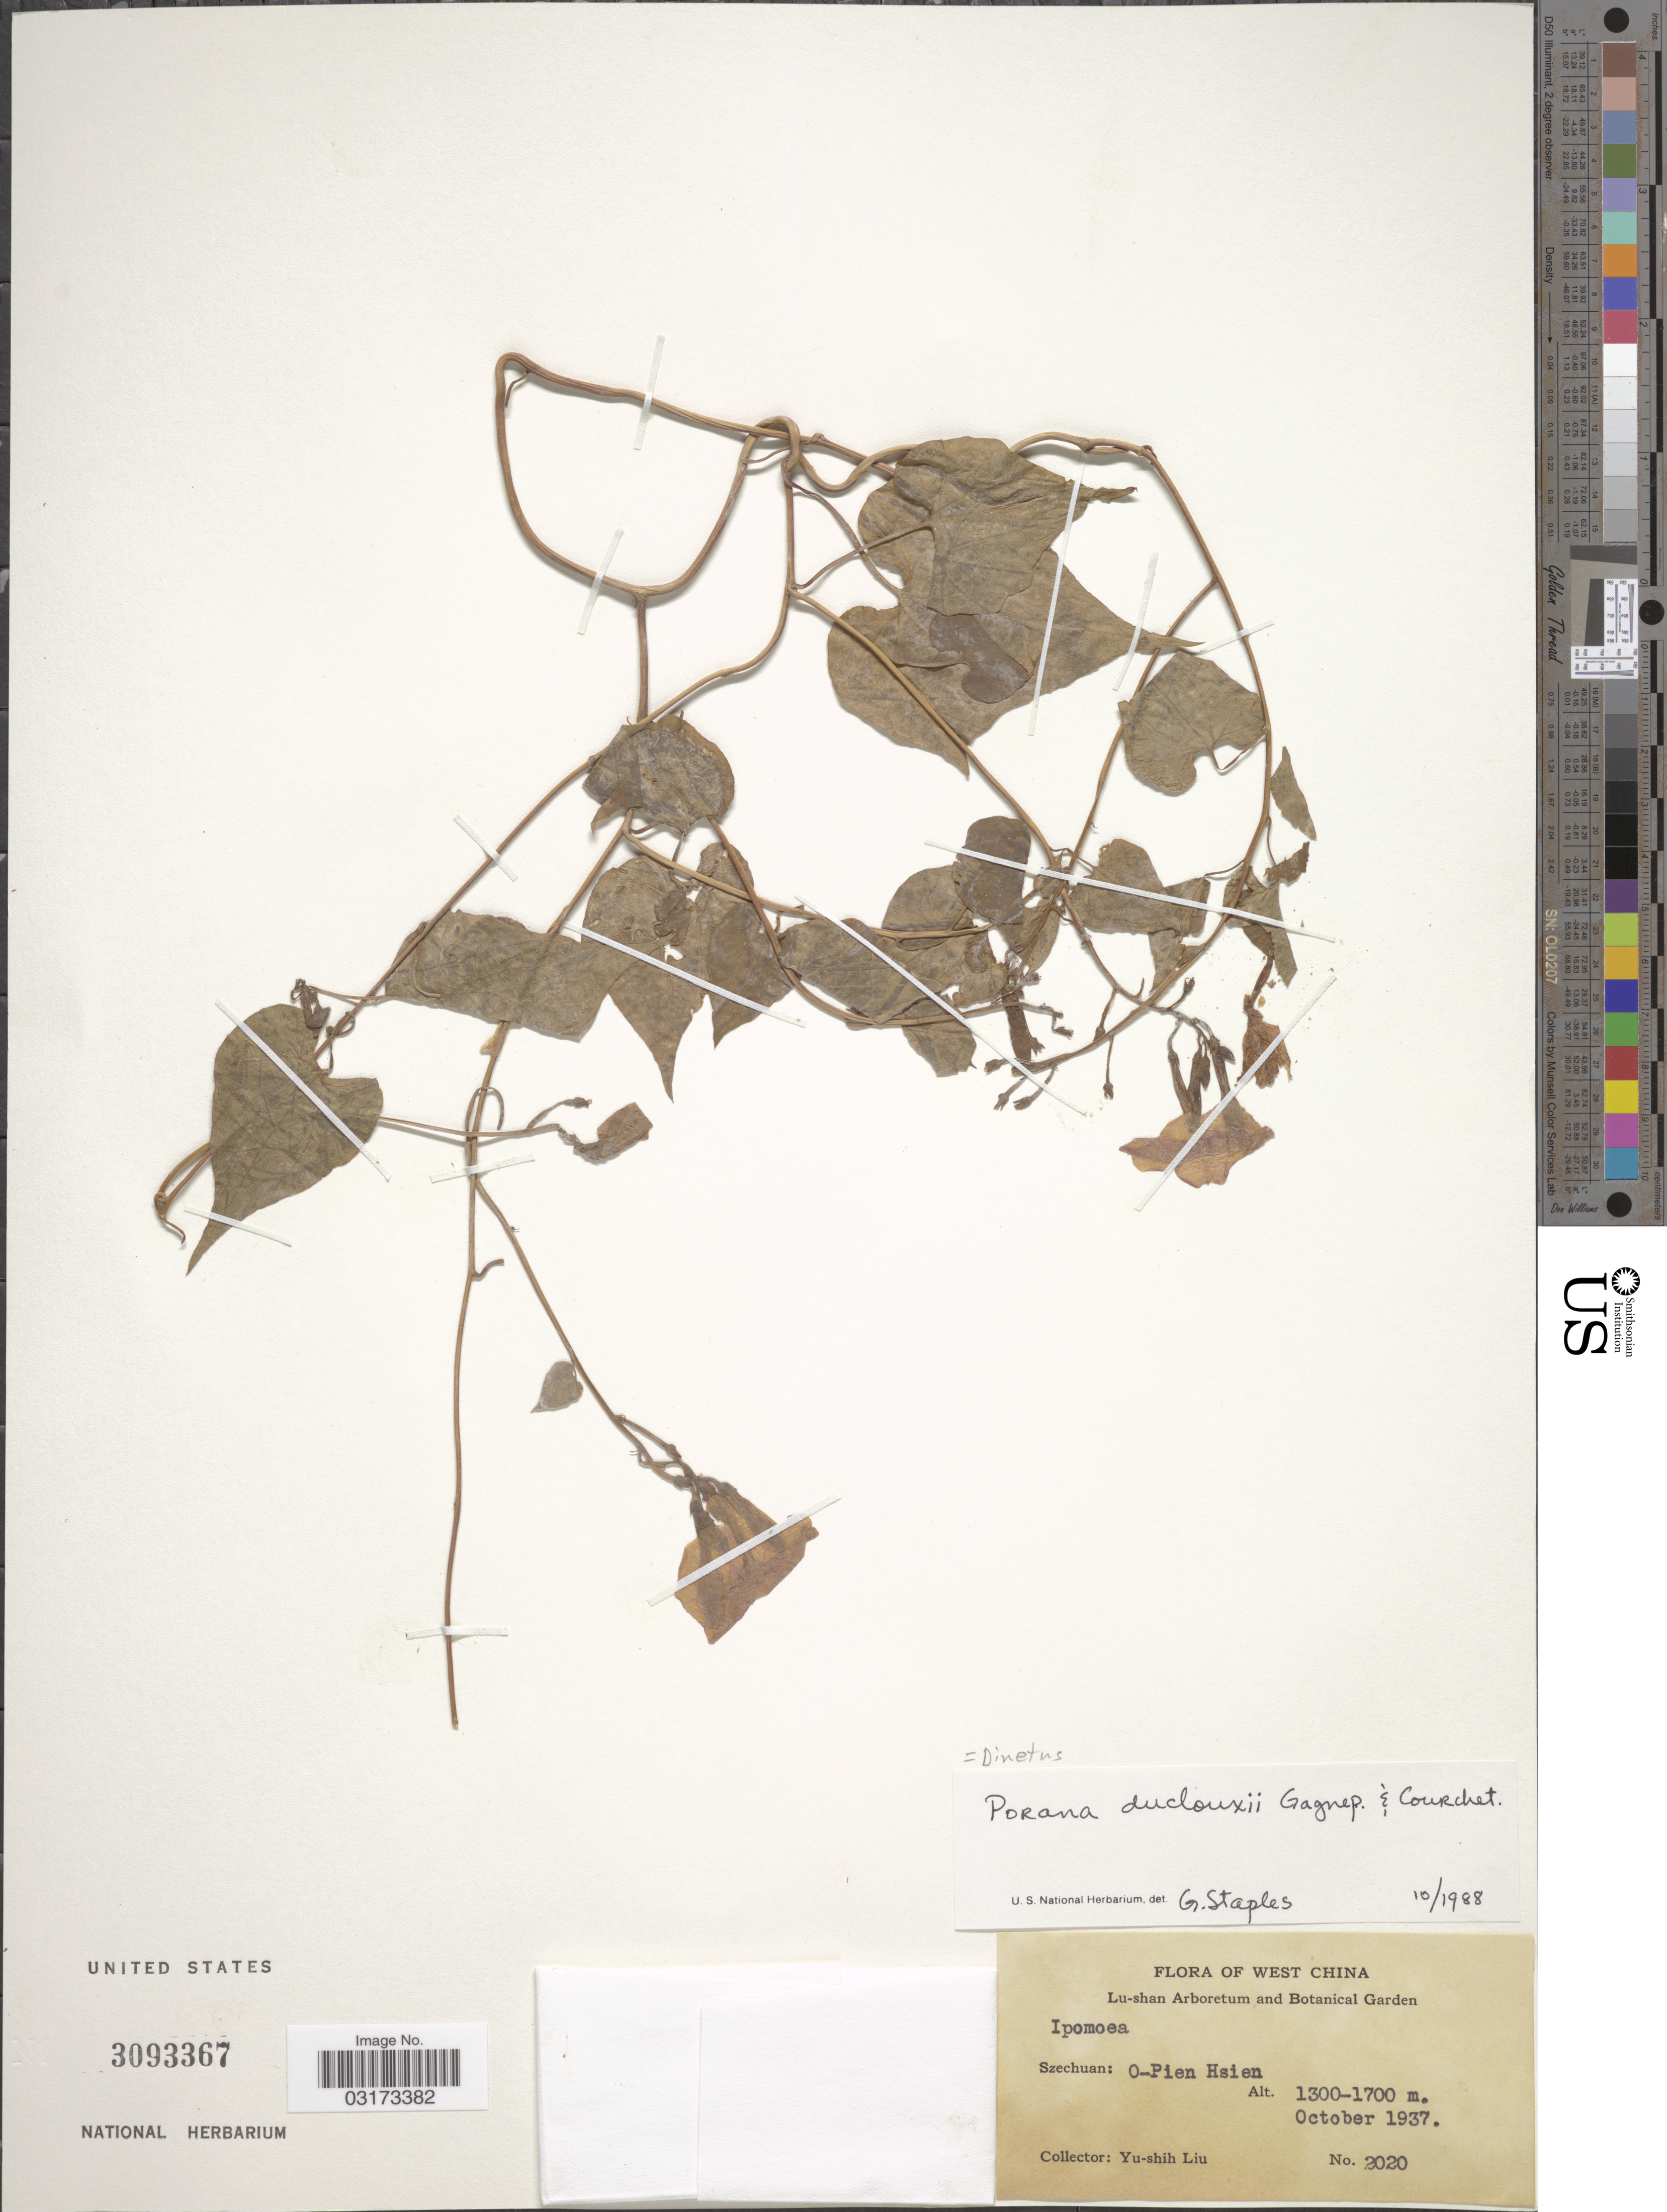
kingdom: Plantae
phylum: Tracheophyta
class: Magnoliopsida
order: Solanales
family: Convolvulaceae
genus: Dinetus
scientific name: Dinetus duclouxii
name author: (Gagnep. & Courchet) Staples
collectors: Y.-S. Liu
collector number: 2020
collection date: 1937-10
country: China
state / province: Sichuan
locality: West China. Szechuan: O-Pien Hsien.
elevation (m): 1300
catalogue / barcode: US 3093367